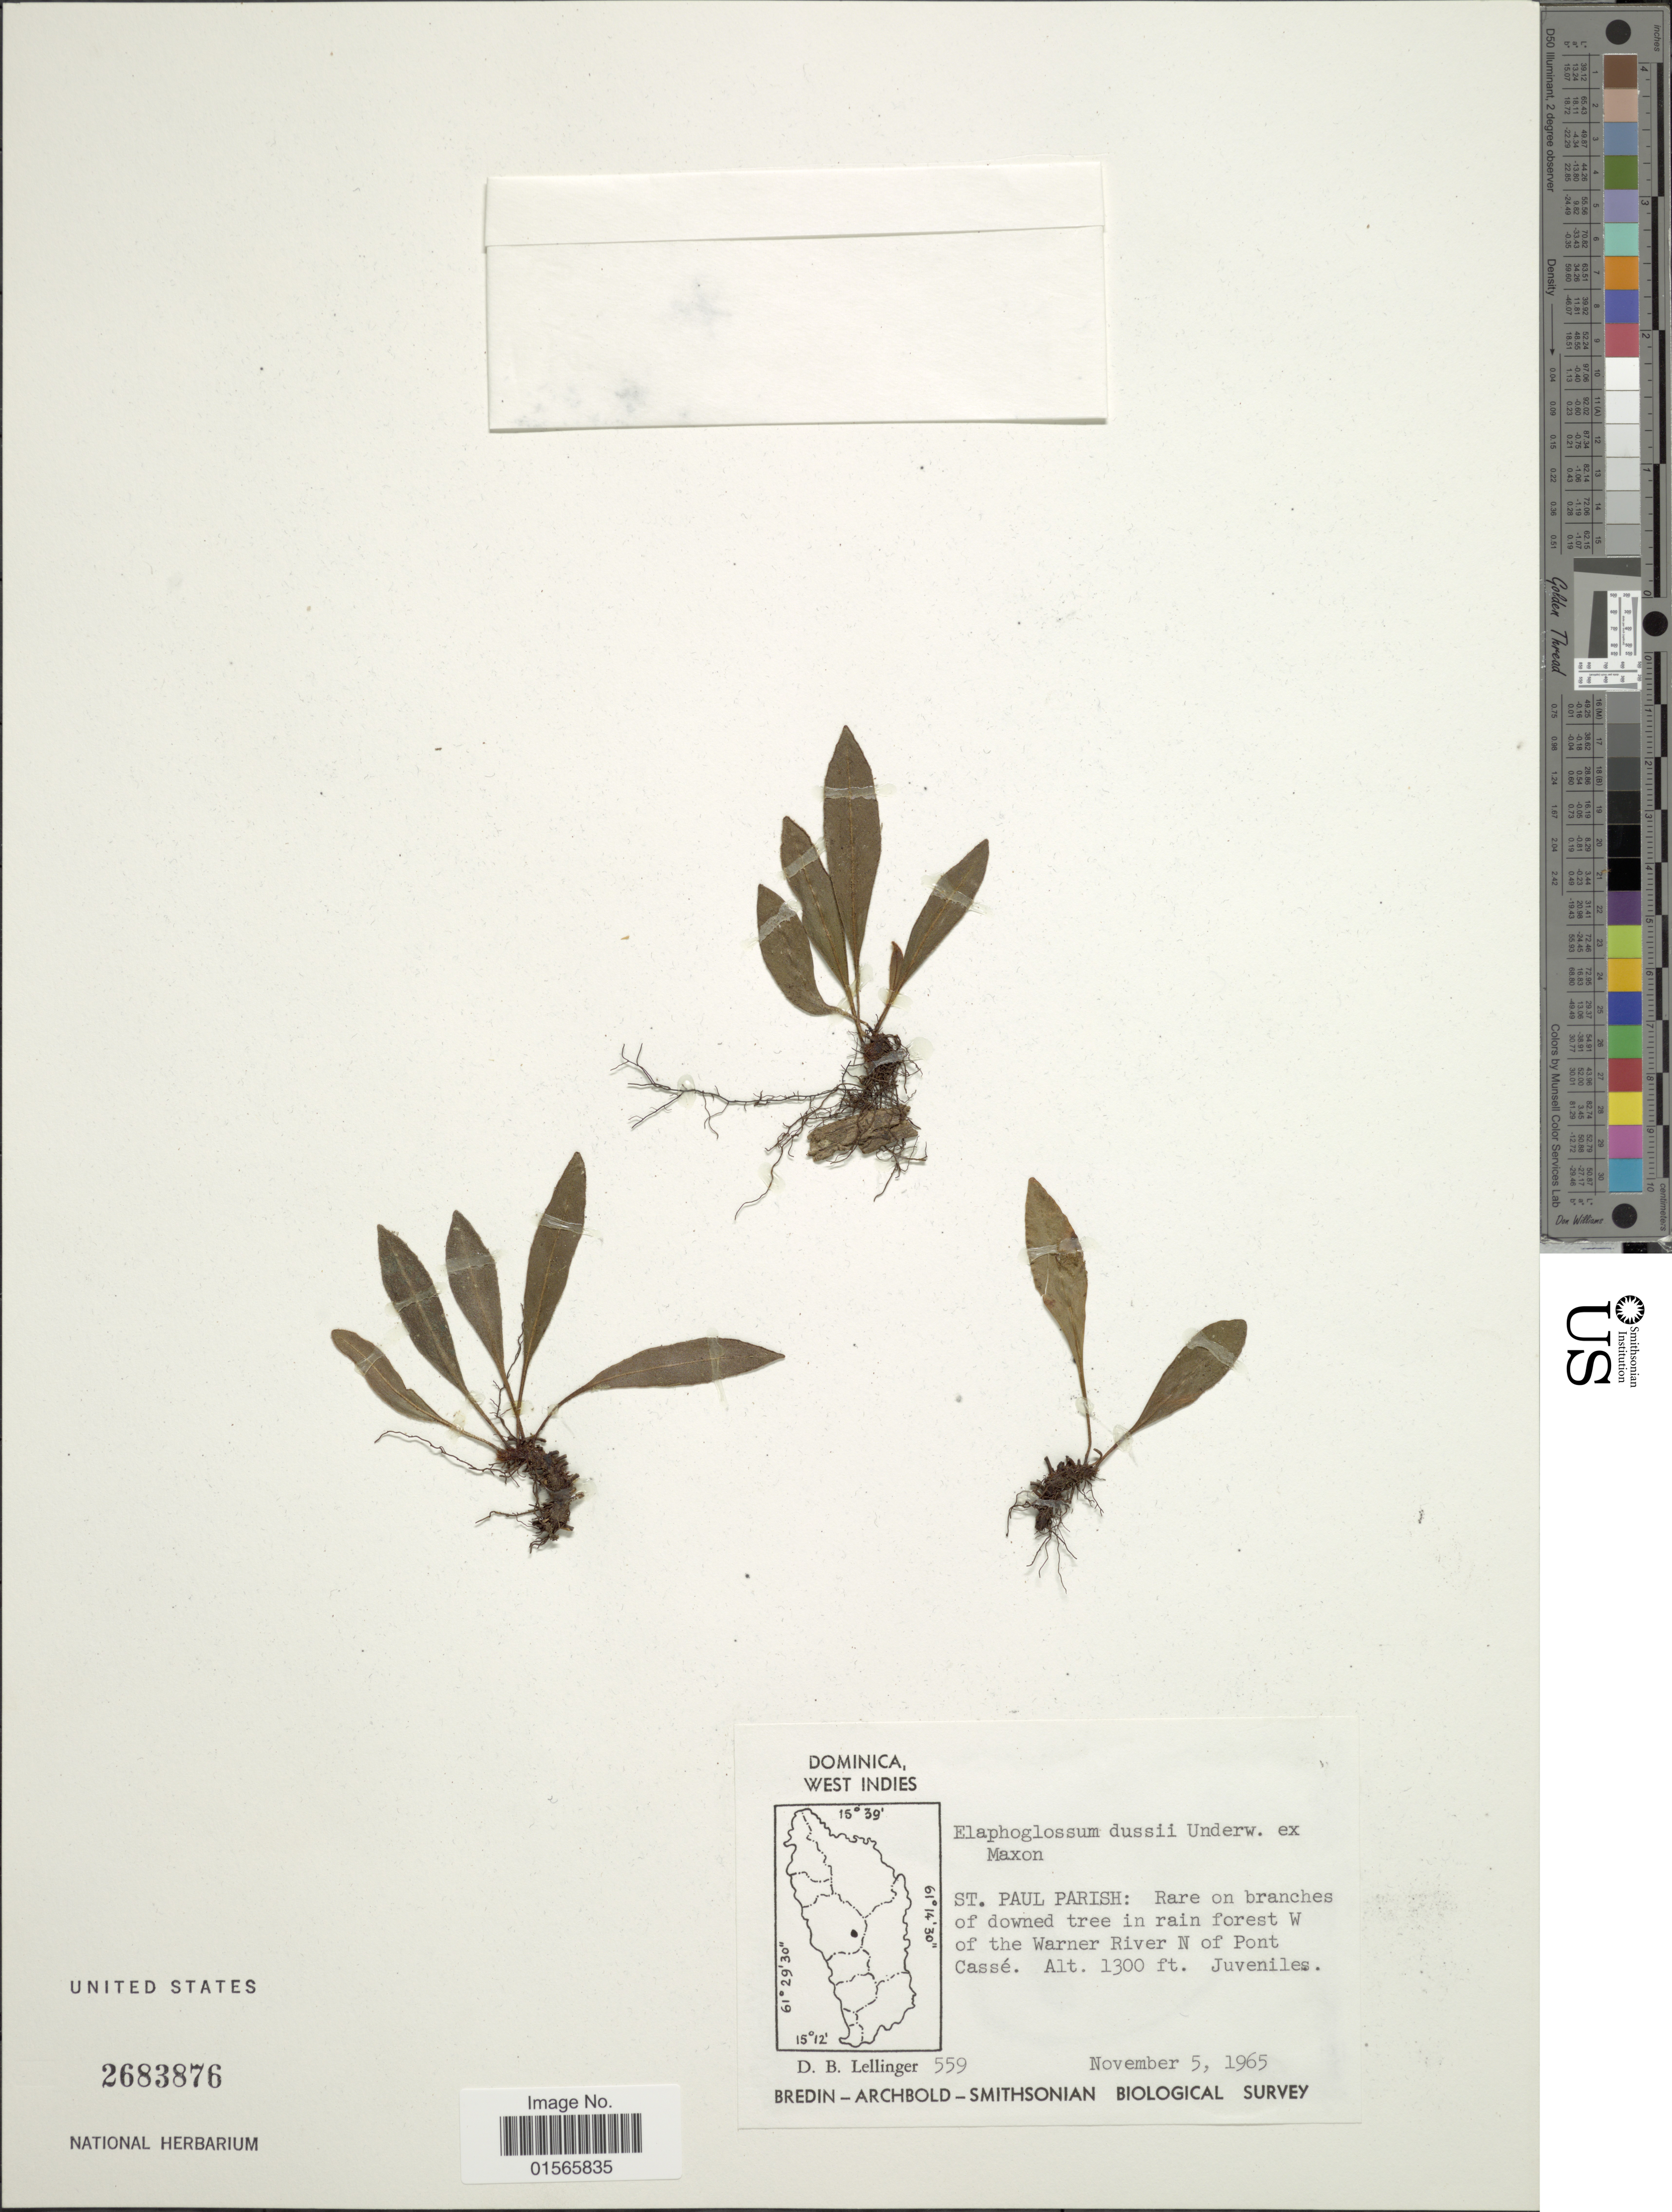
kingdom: Plantae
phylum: Tracheophyta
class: Polypodiopsida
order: Polypodiales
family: Dryopteridaceae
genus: Elaphoglossum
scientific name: Elaphoglossum petiolatum var. dussii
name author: (Underw. ex Maxon) Proctor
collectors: D. B. Lellinger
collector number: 559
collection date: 1965-11-05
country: Dominica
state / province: St. Paul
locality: St Paul Parish: Rare on branches of downed tree in rain forest W of the Warner River N of Pont Cassé, Juveniles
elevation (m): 396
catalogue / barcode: US 2683876